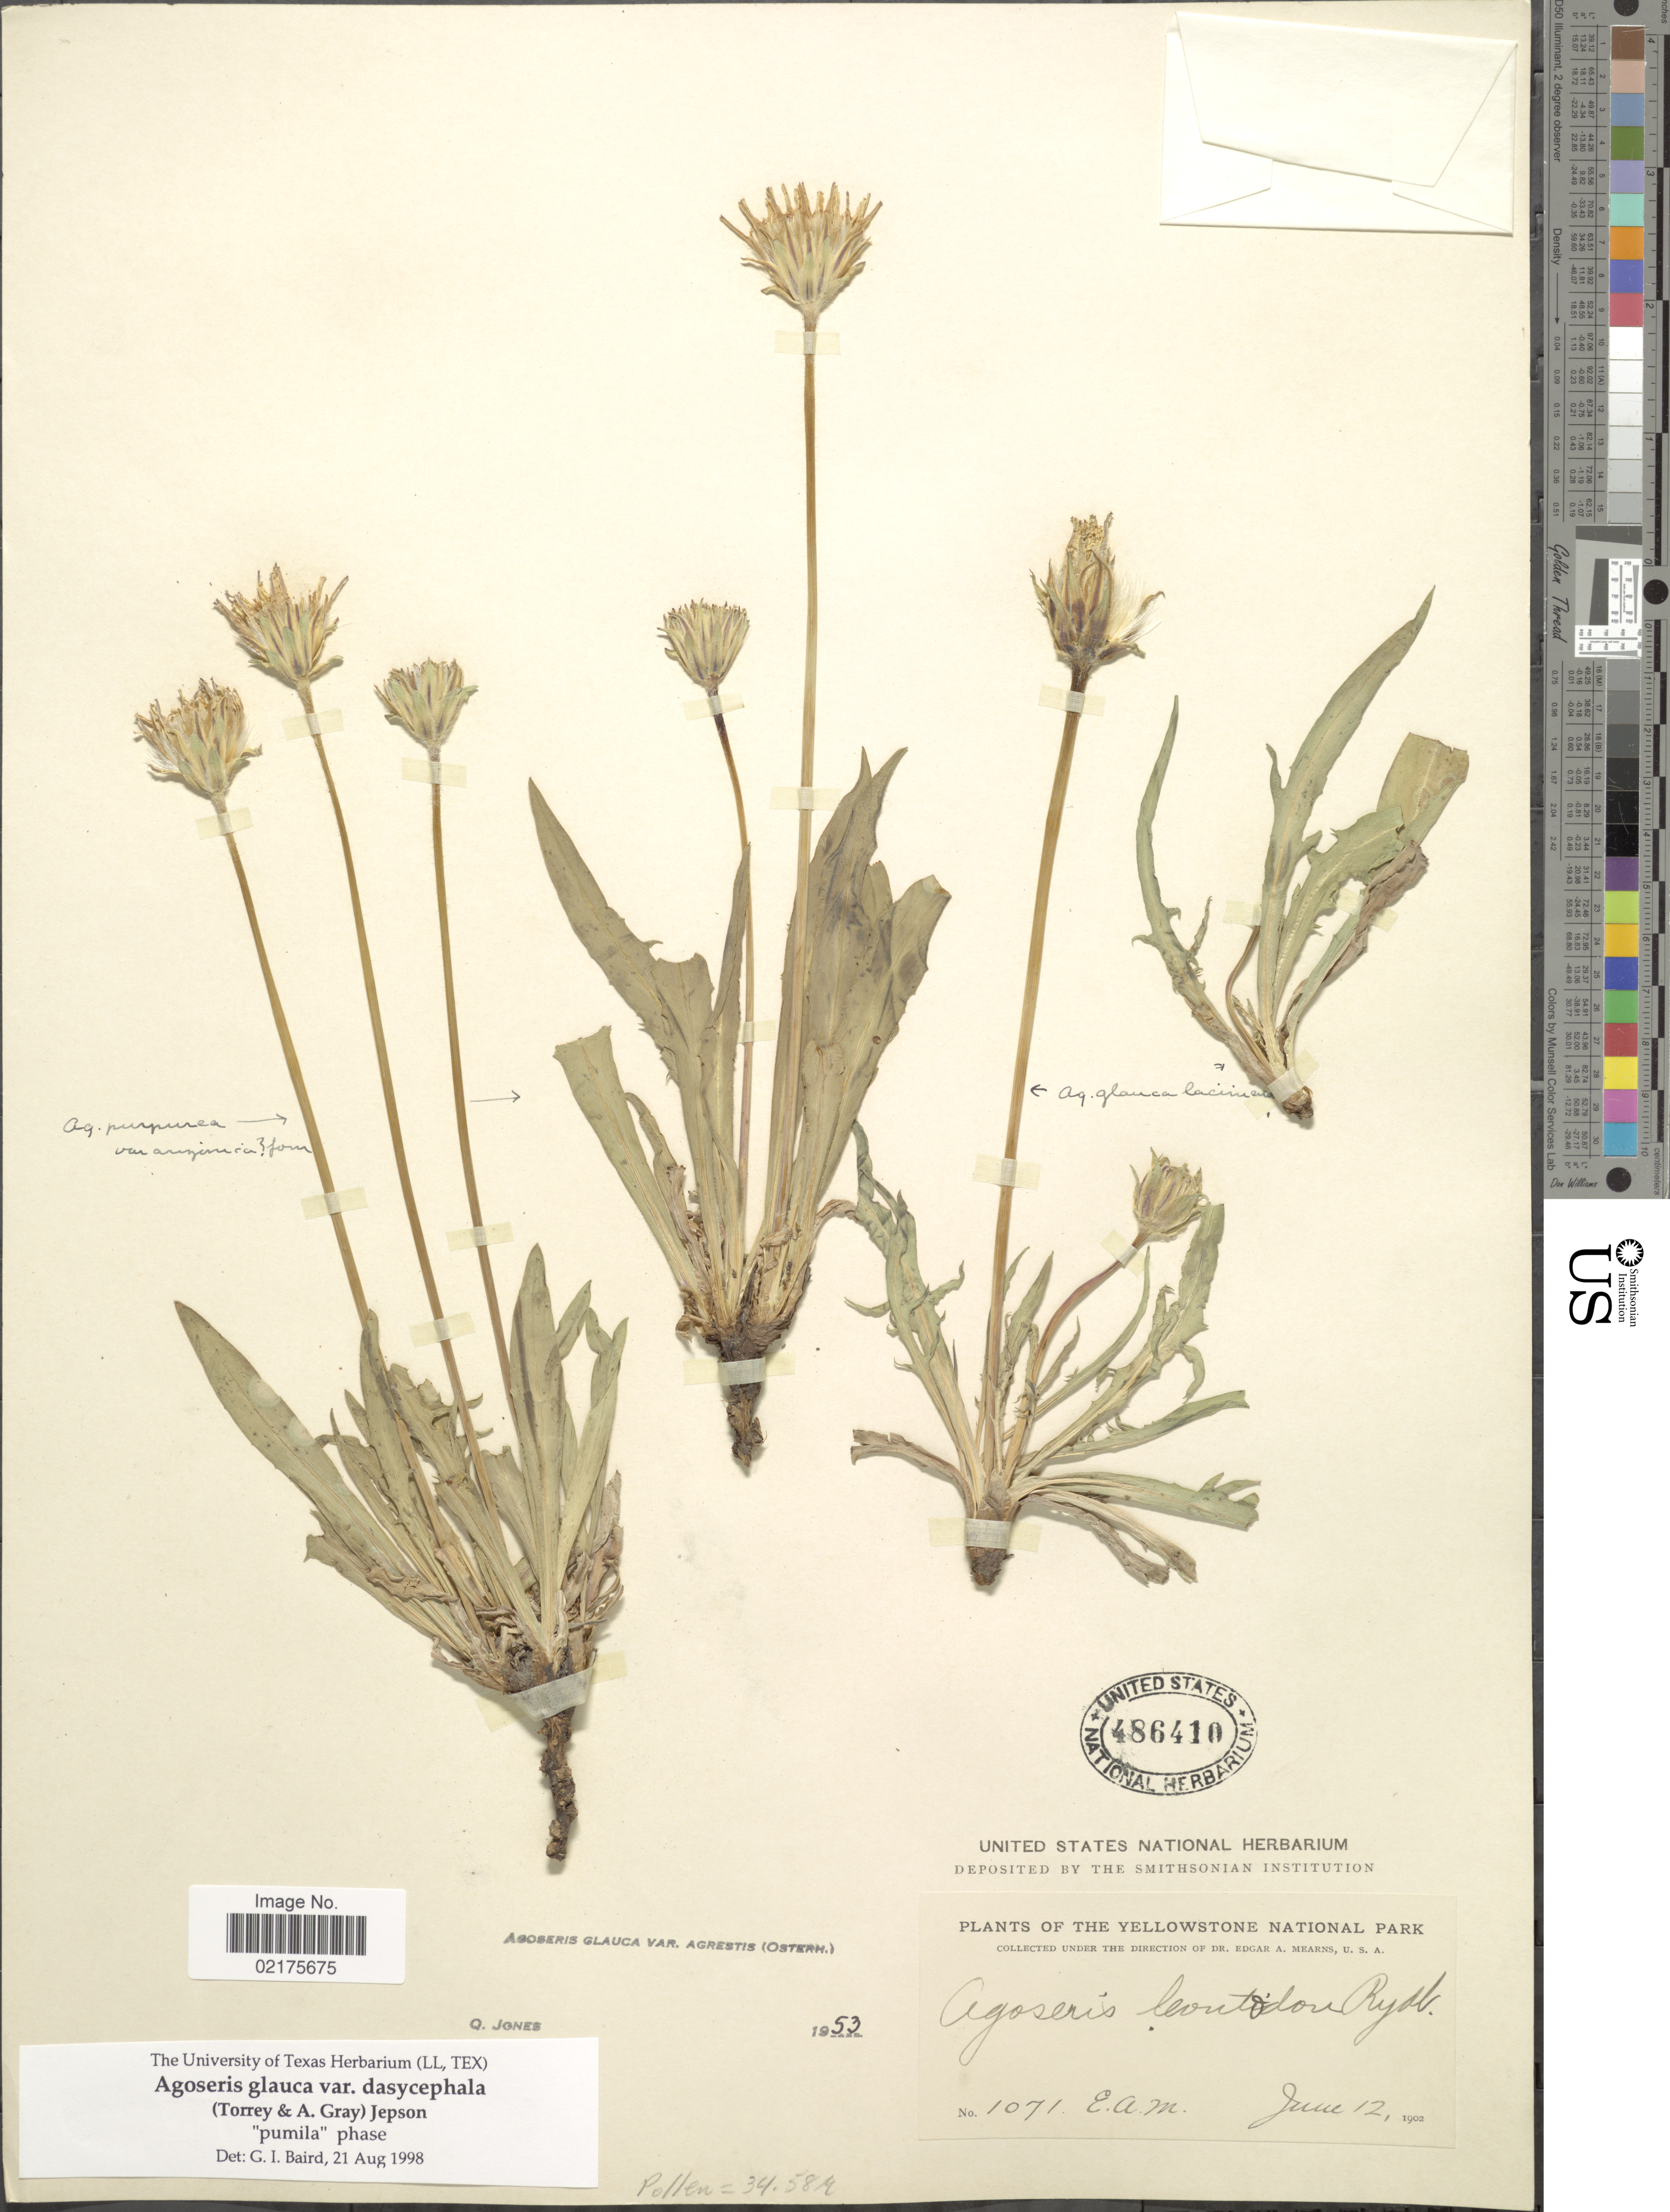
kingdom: Plantae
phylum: Tracheophyta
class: Magnoliopsida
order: Asterales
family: Asteraceae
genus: Agoseris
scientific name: Agoseris glauca var. dasycephala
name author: (Torr. & A. Gray) Jeps.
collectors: E. A. Mearns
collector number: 1071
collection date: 1902-06-12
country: United States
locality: Yellowstone National Park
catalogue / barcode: US 486410